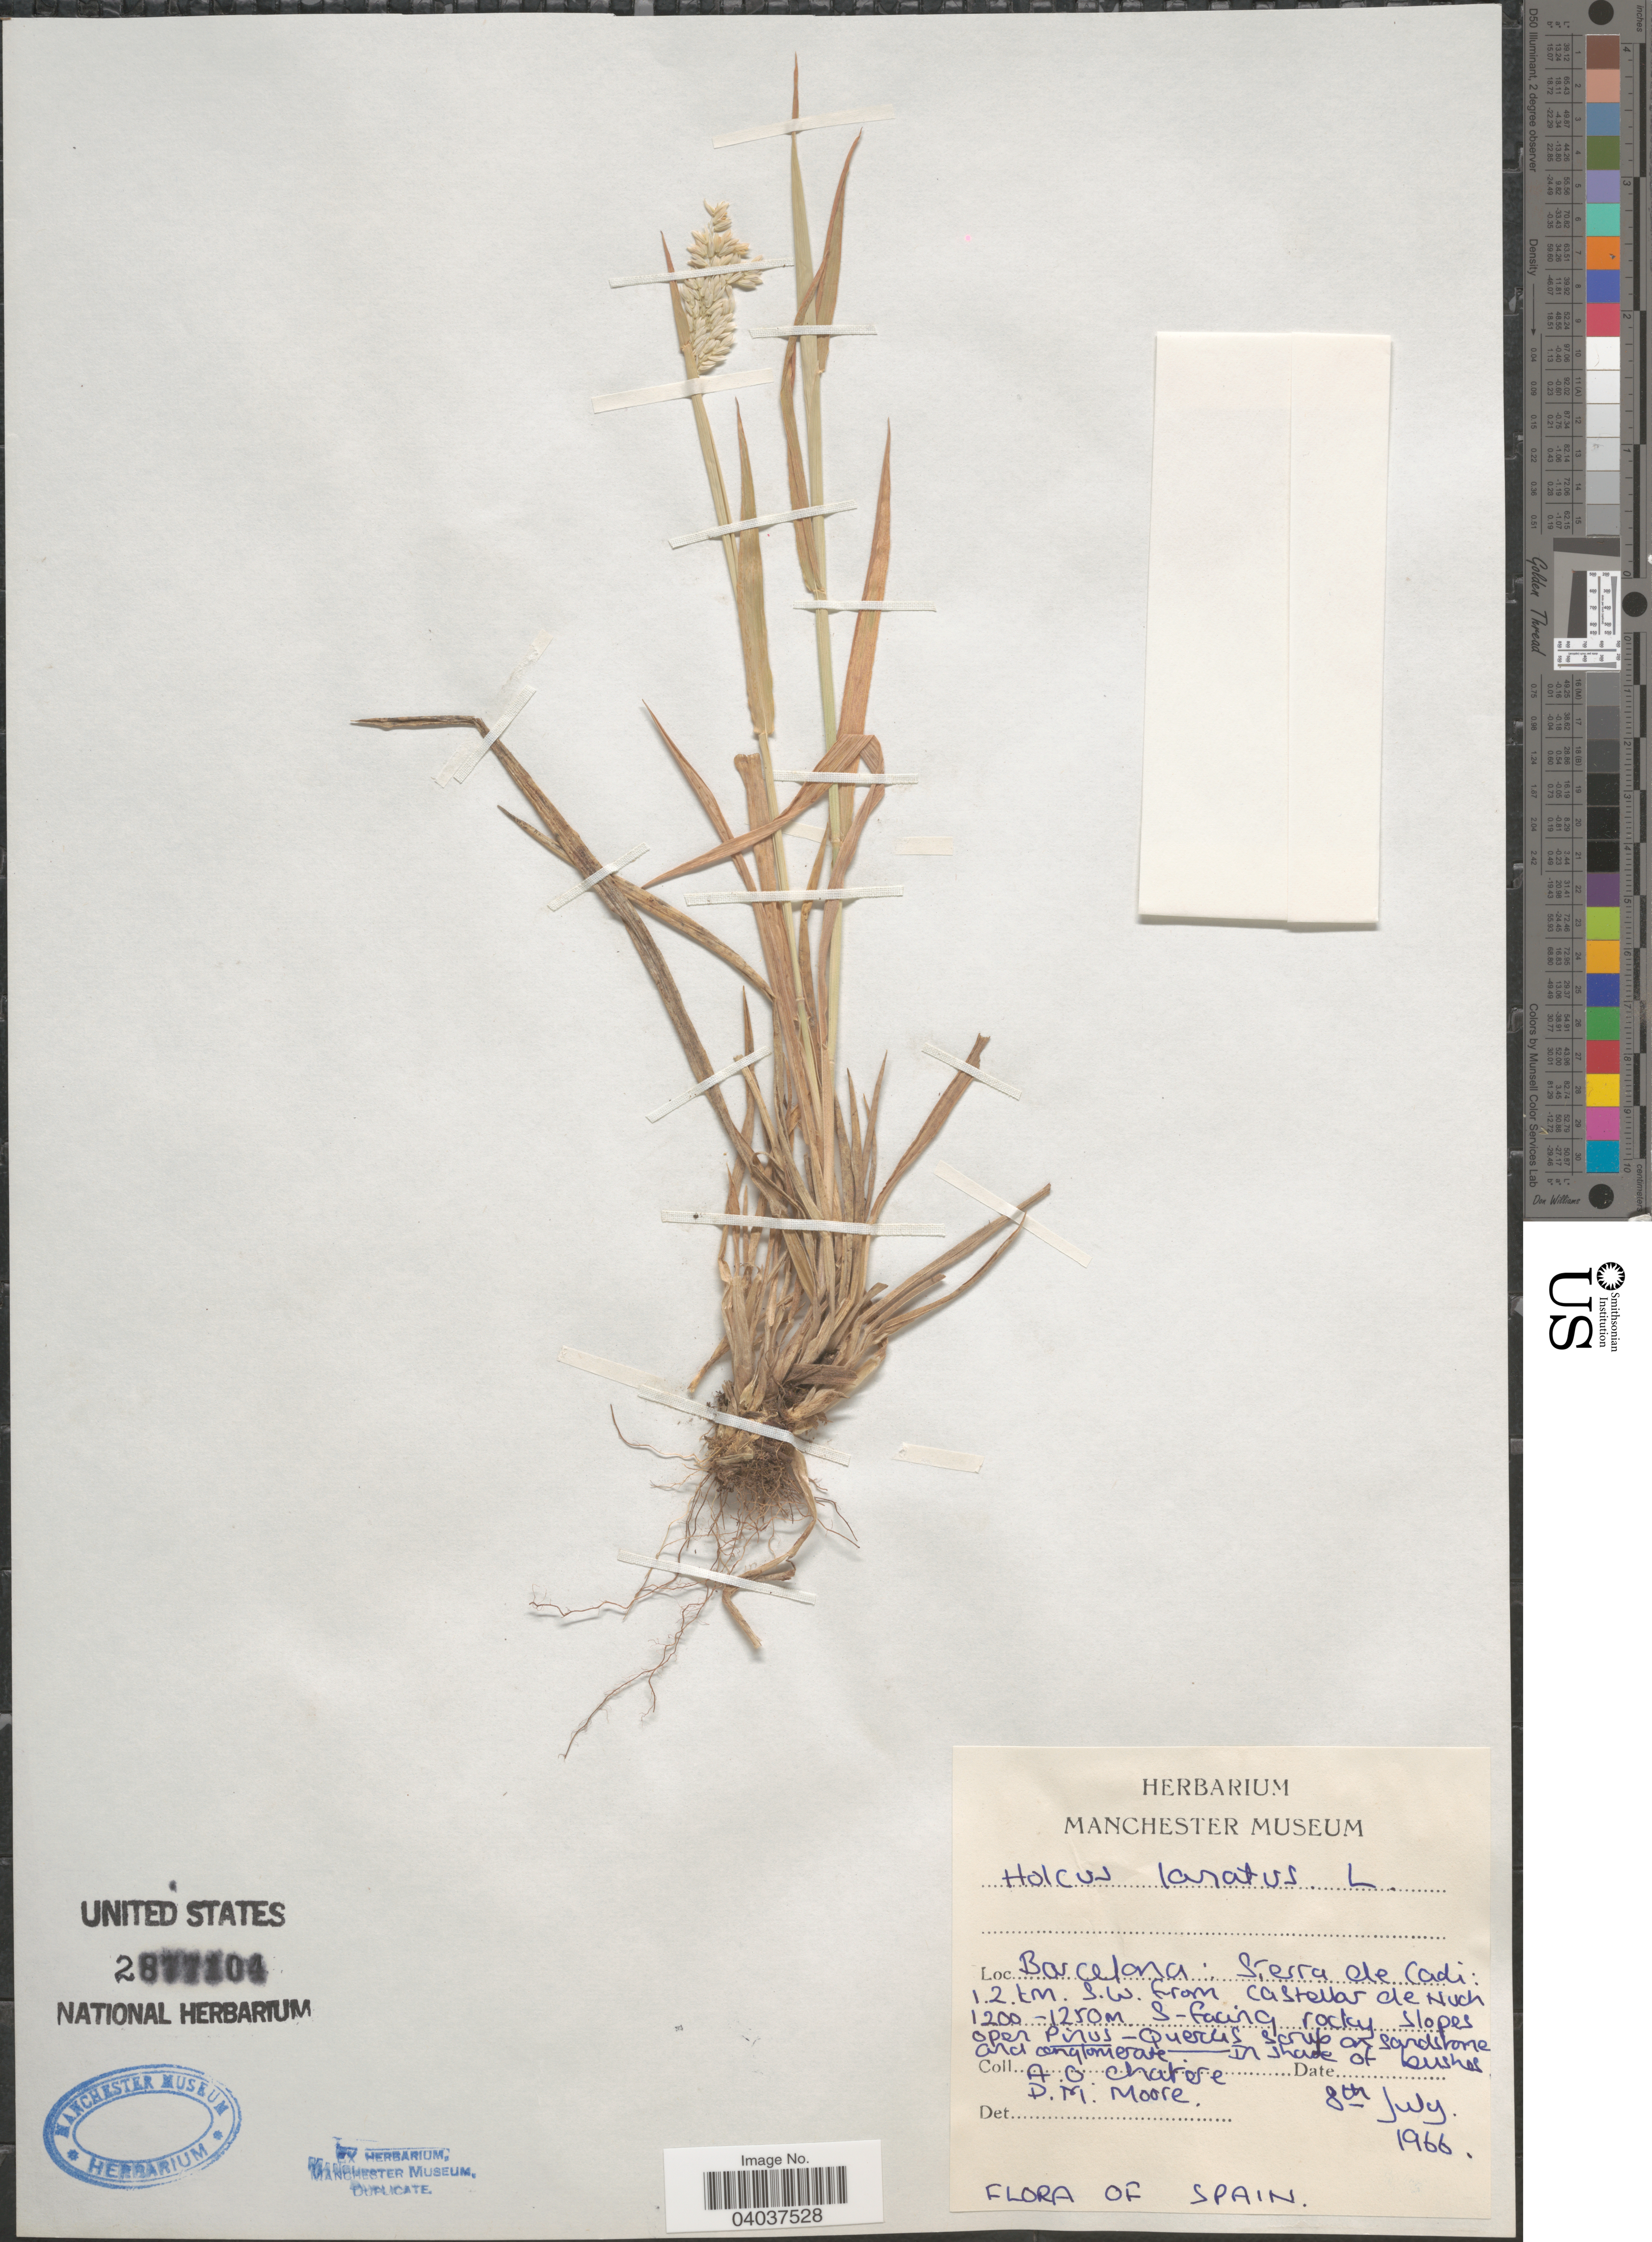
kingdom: Plantae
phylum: Tracheophyta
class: Liliopsida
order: Poales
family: Poaceae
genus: Holcus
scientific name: Holcus lanatus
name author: L.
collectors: A. O. Chater & D. Moore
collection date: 1966-07-08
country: Spain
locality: Barcelona: Sierra de Cadi: 1.2 km. S.W. from Castellar de Nuch. S-facing rocky slopes.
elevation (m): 1200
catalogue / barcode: US 2877104